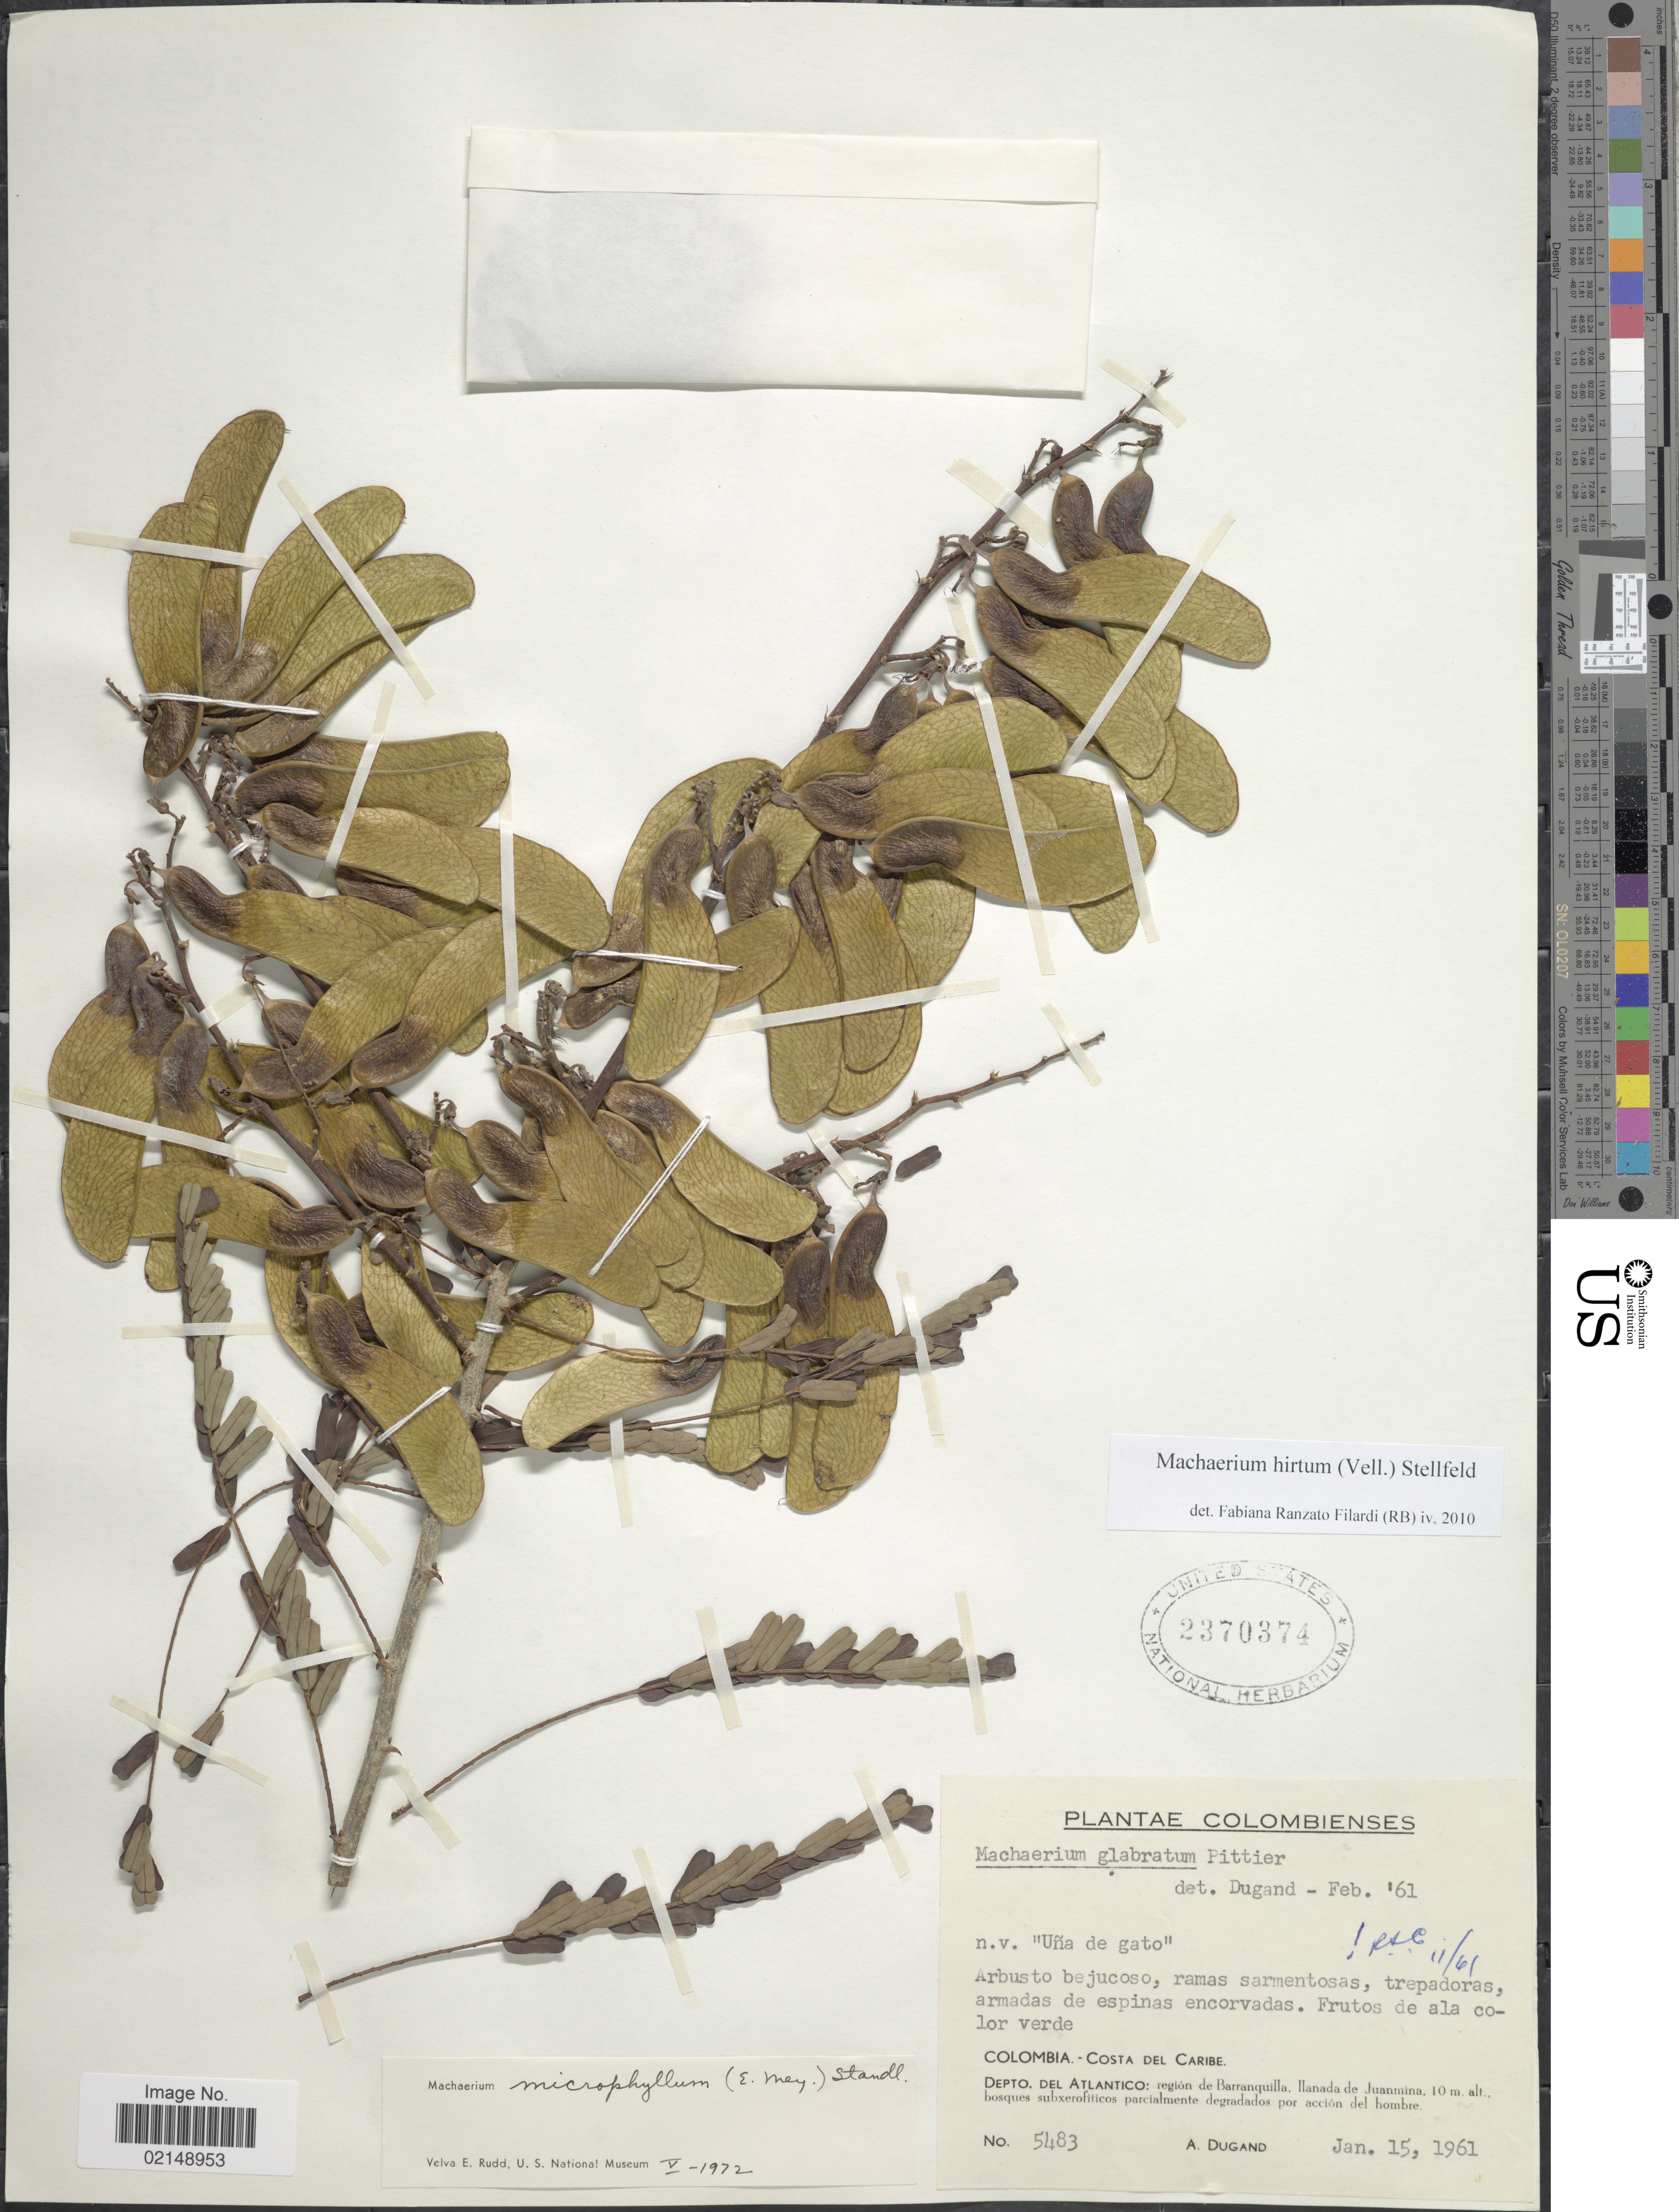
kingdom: Plantae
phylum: Tracheophyta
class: Magnoliopsida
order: Fabales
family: Fabaceae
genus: Machaerium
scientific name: Machaerium hirtum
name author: (Vell.) Stellfeld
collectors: A. Dugand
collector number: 5483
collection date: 1961-01-15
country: Colombia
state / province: Atlántico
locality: Colombiensis. Costa Del Caribe. Region de Barranquilla, llanada de Juanmina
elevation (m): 10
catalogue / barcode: US 2370374